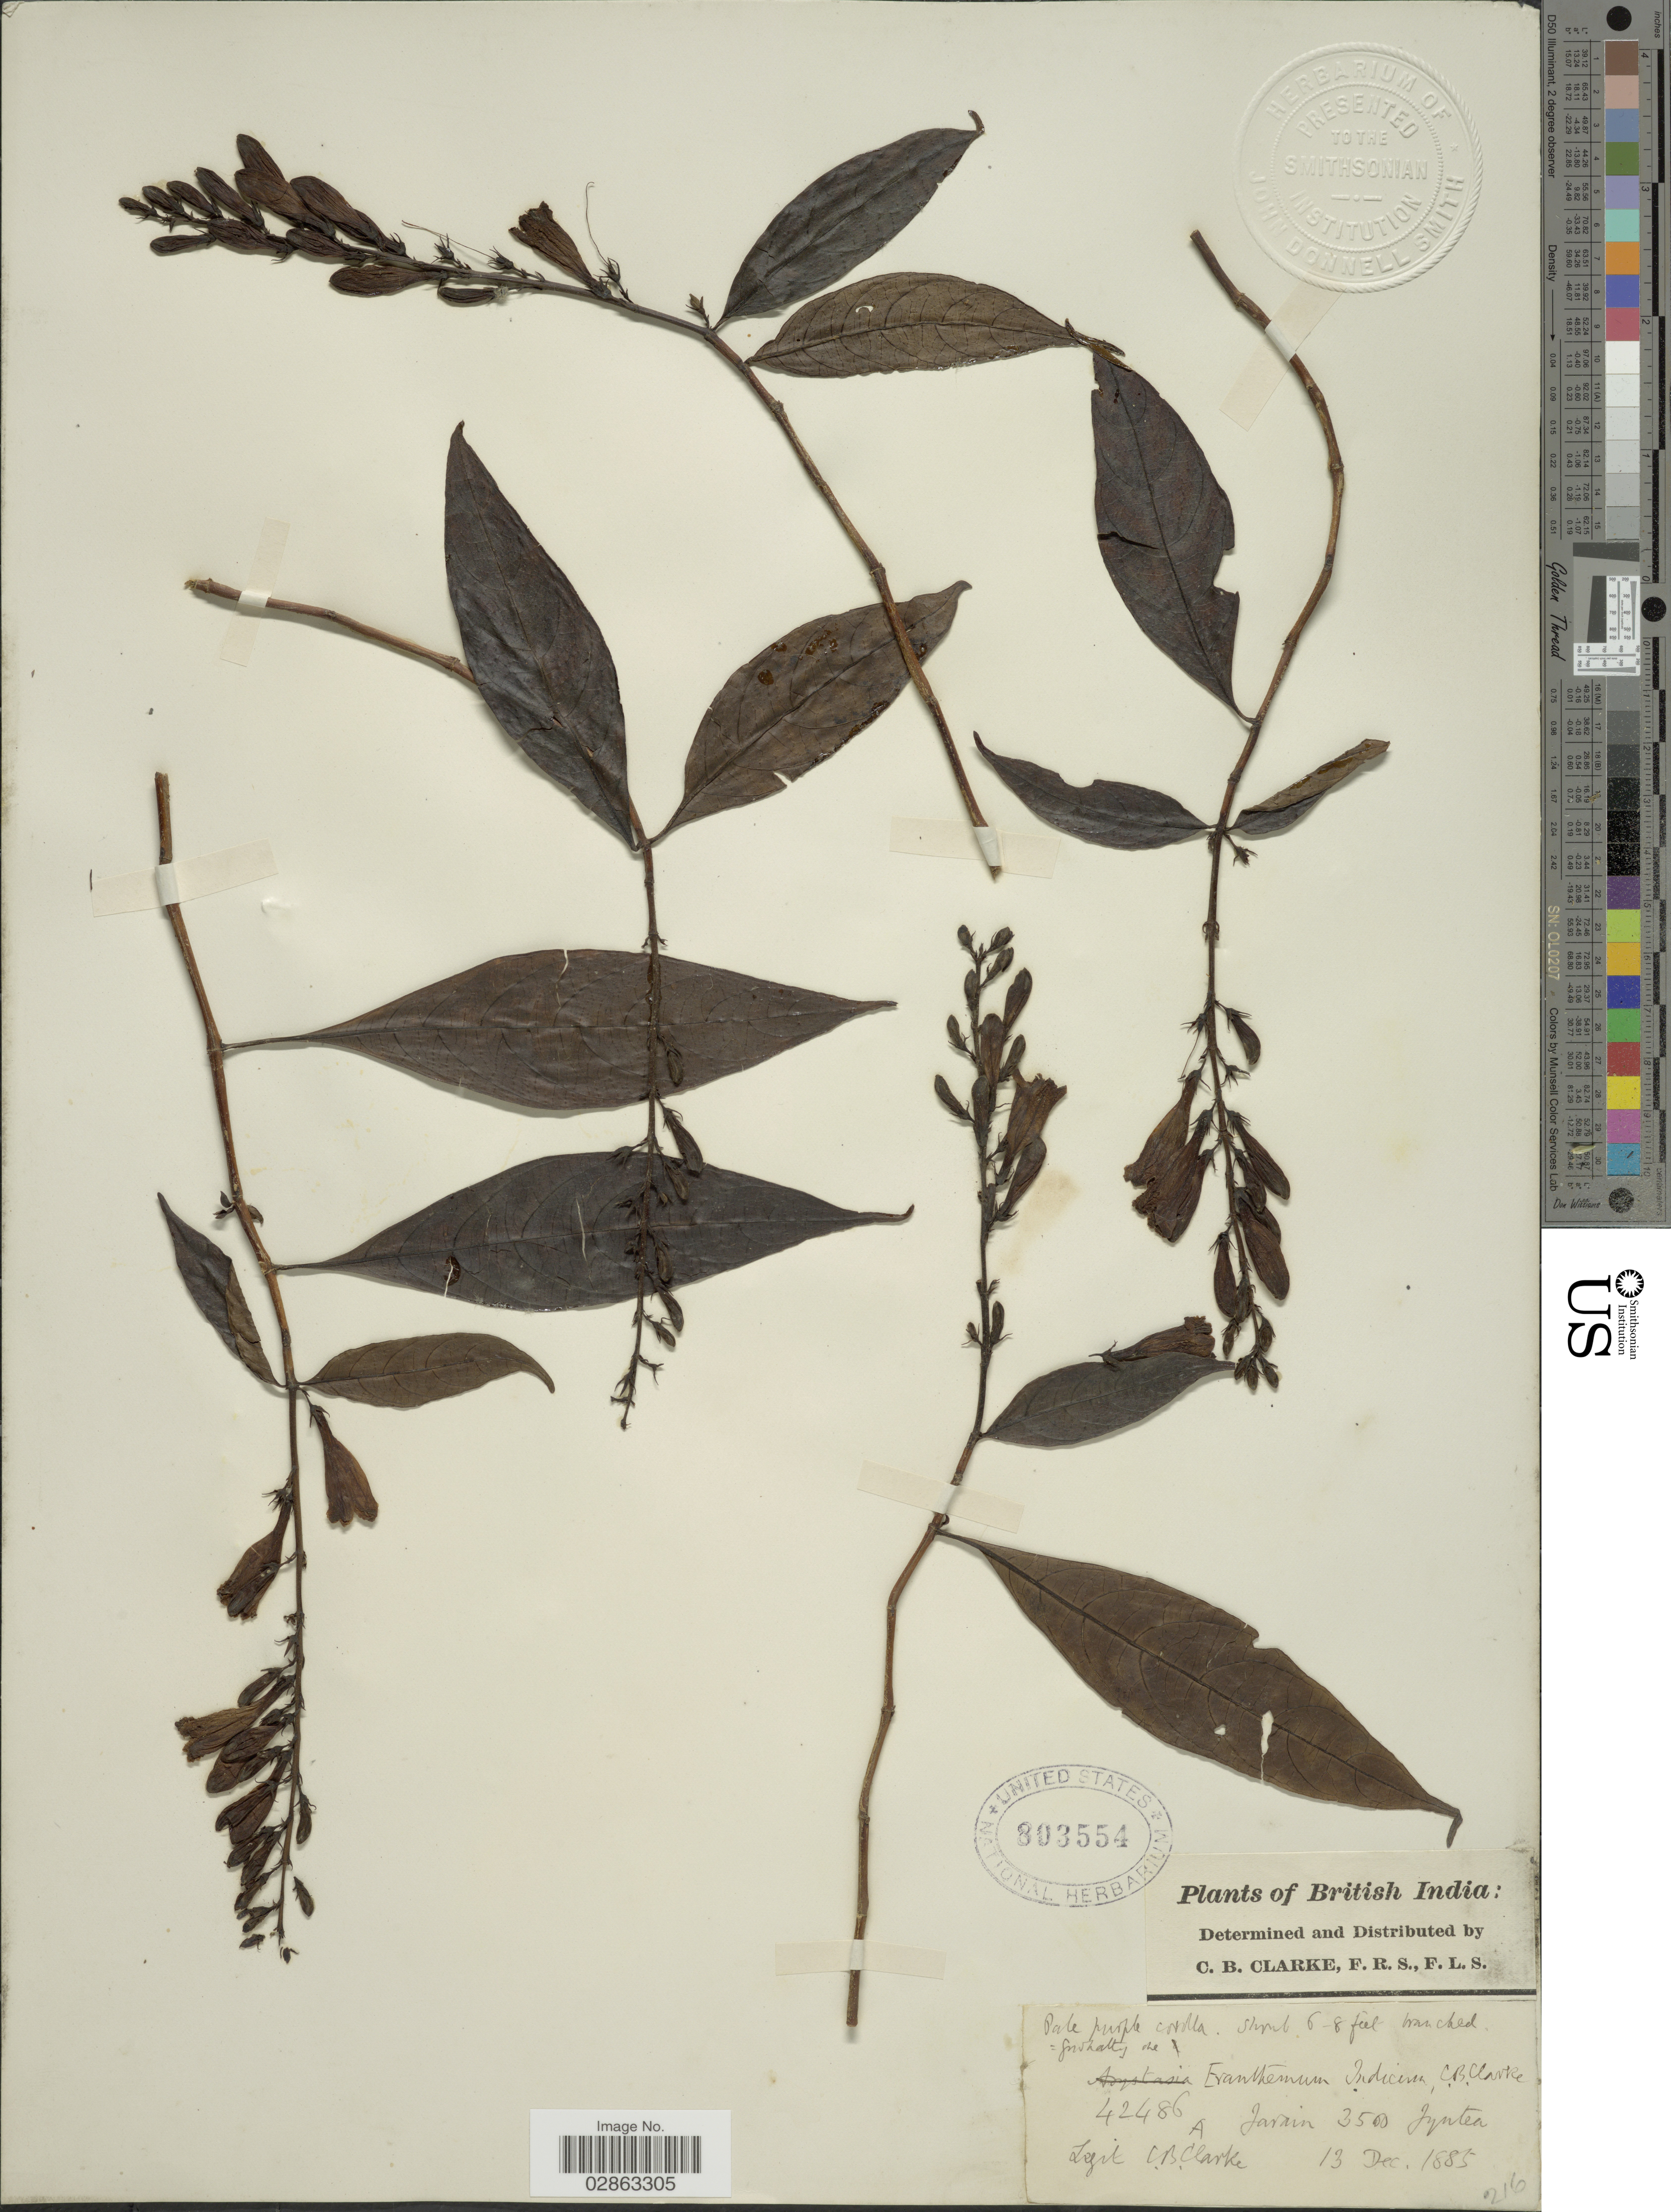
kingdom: Plantae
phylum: Tracheophyta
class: Magnoliopsida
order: Lamiales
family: Acanthaceae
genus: Eranthemum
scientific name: Eranthemum indicum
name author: (Nees) C.B. Clarke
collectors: C. B. Clarke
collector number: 42486A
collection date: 1885-12-13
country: India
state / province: Meghalaya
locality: British India. Jarain. Jyntea.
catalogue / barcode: US 803554